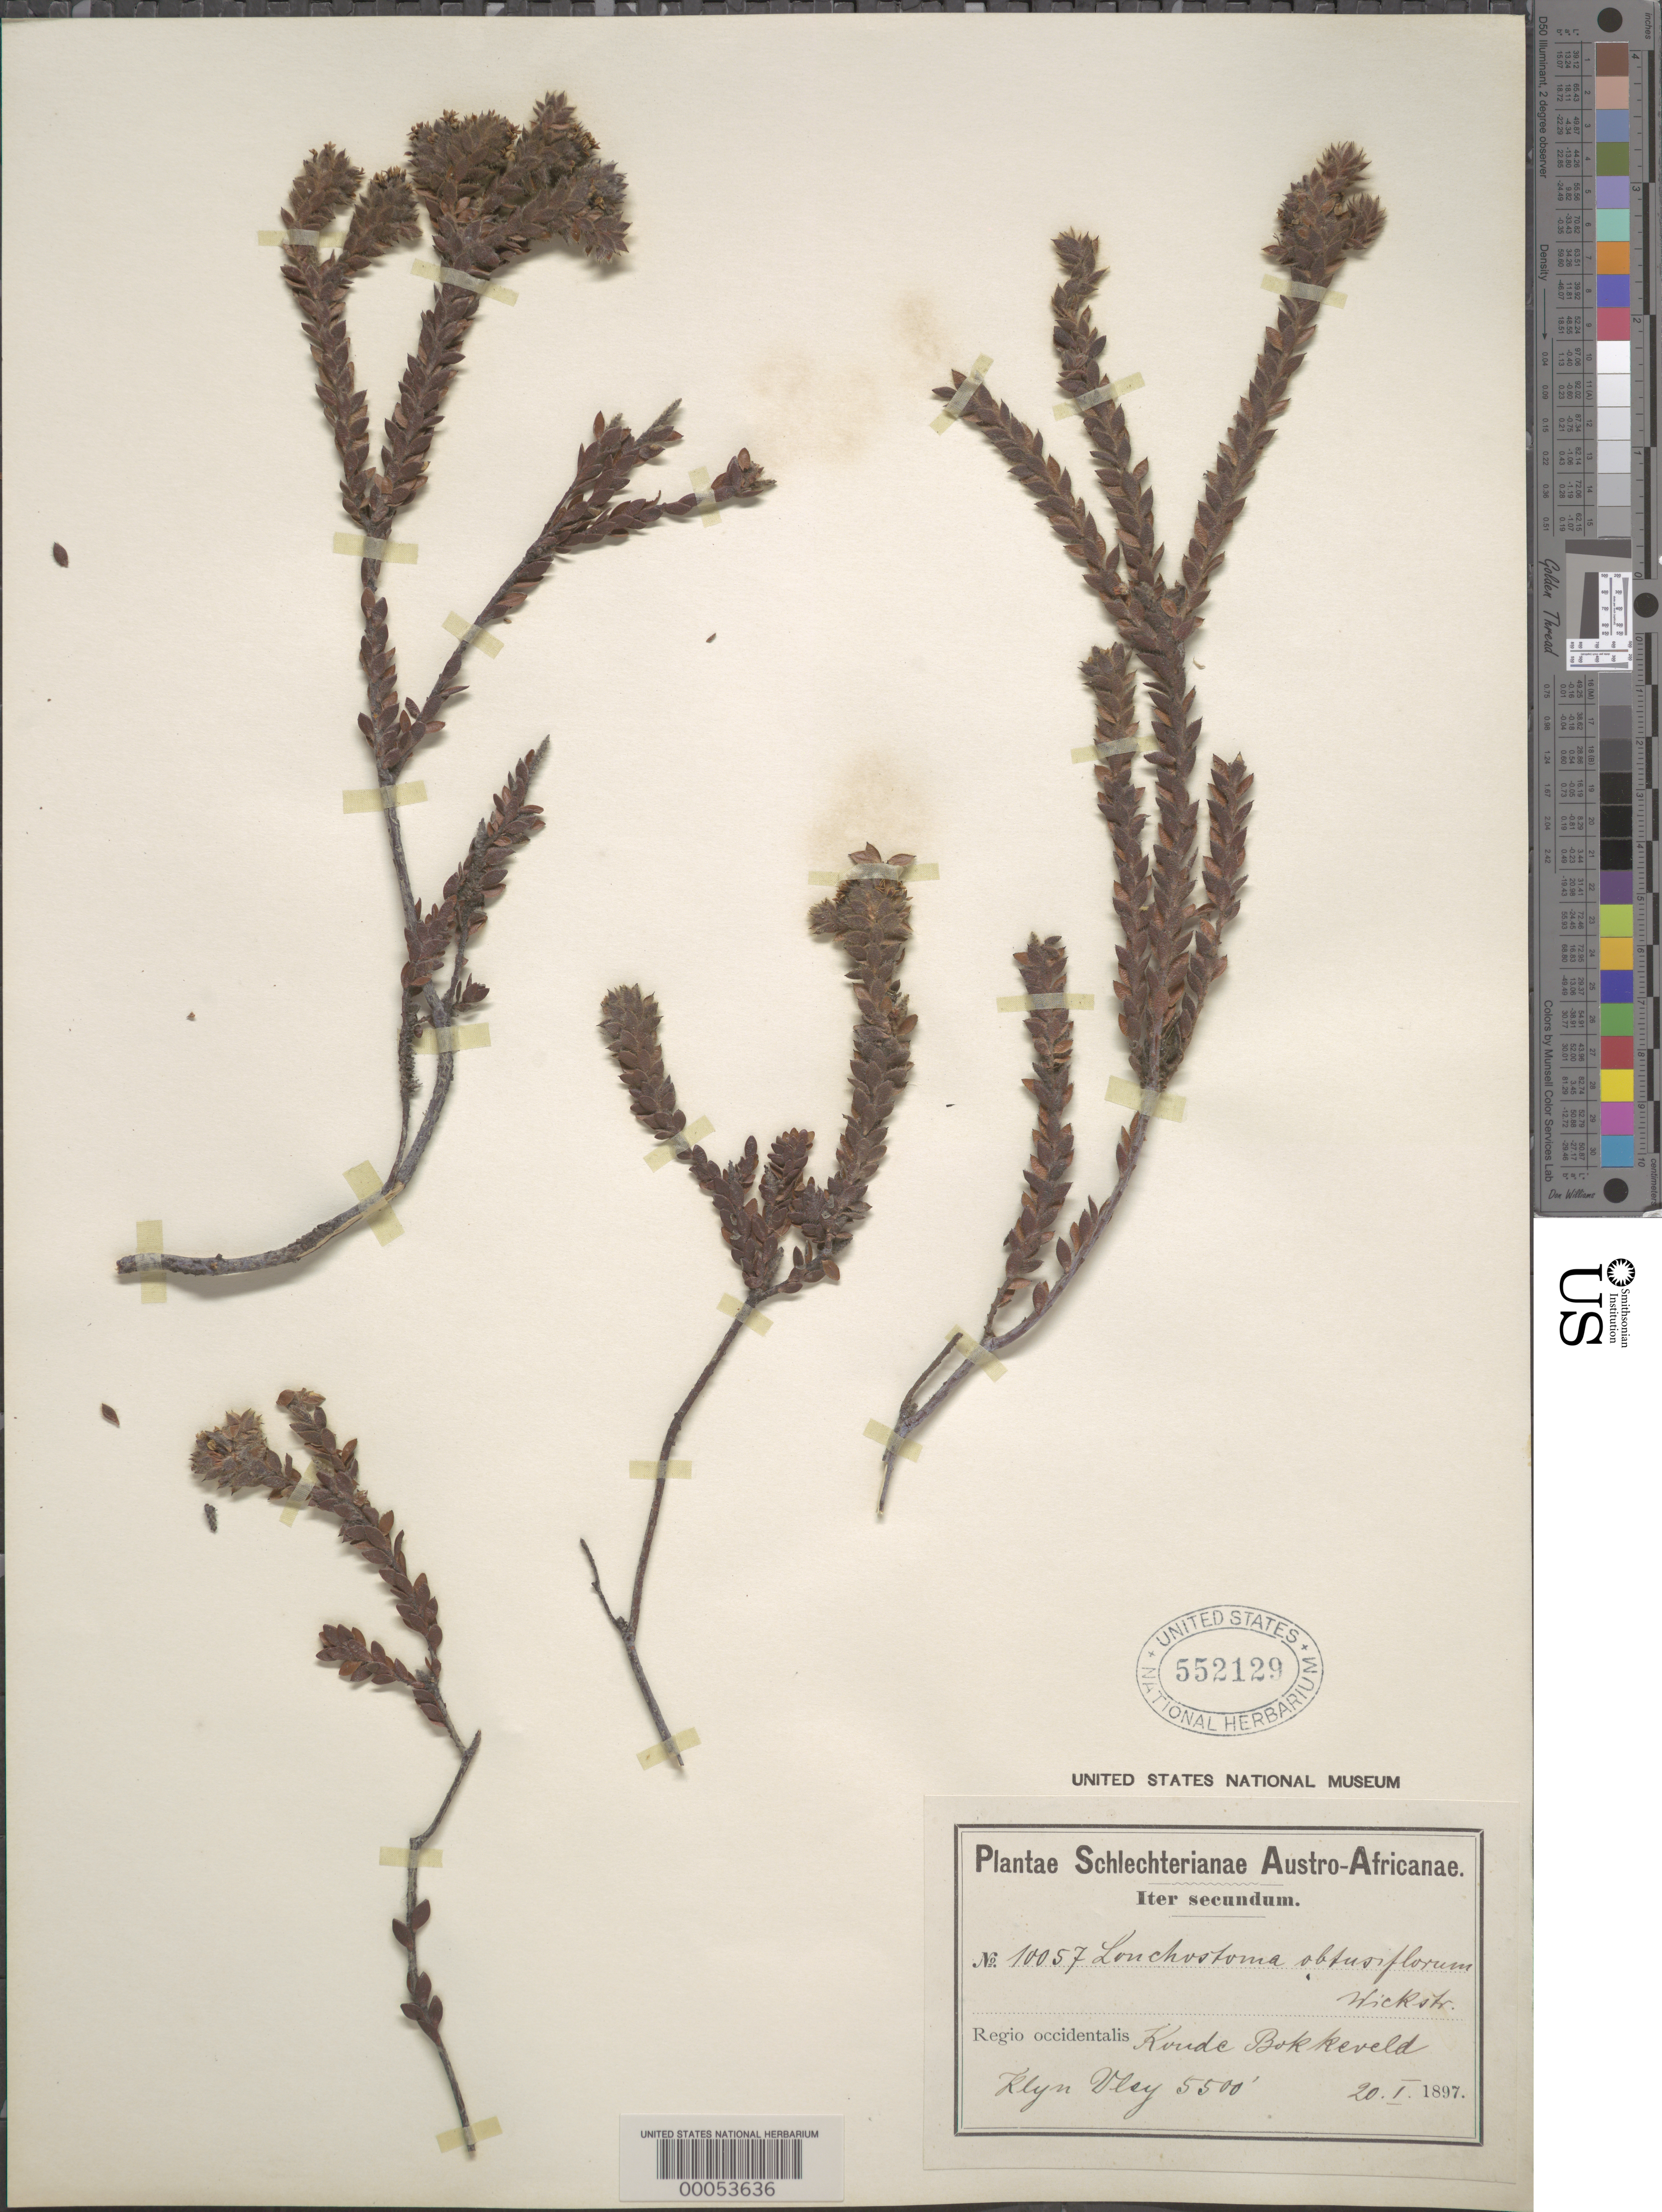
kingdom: Plantae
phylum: Tracheophyta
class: Magnoliopsida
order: Bruniales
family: Bruniaceae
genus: Brunia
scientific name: Brunia pentandra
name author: (Thunb.) Class.-Bockh. & E.G.H. Oliv.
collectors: K. Bokkeveld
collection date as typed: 20 Jan 1897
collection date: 1897-01-20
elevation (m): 1676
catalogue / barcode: US 552129